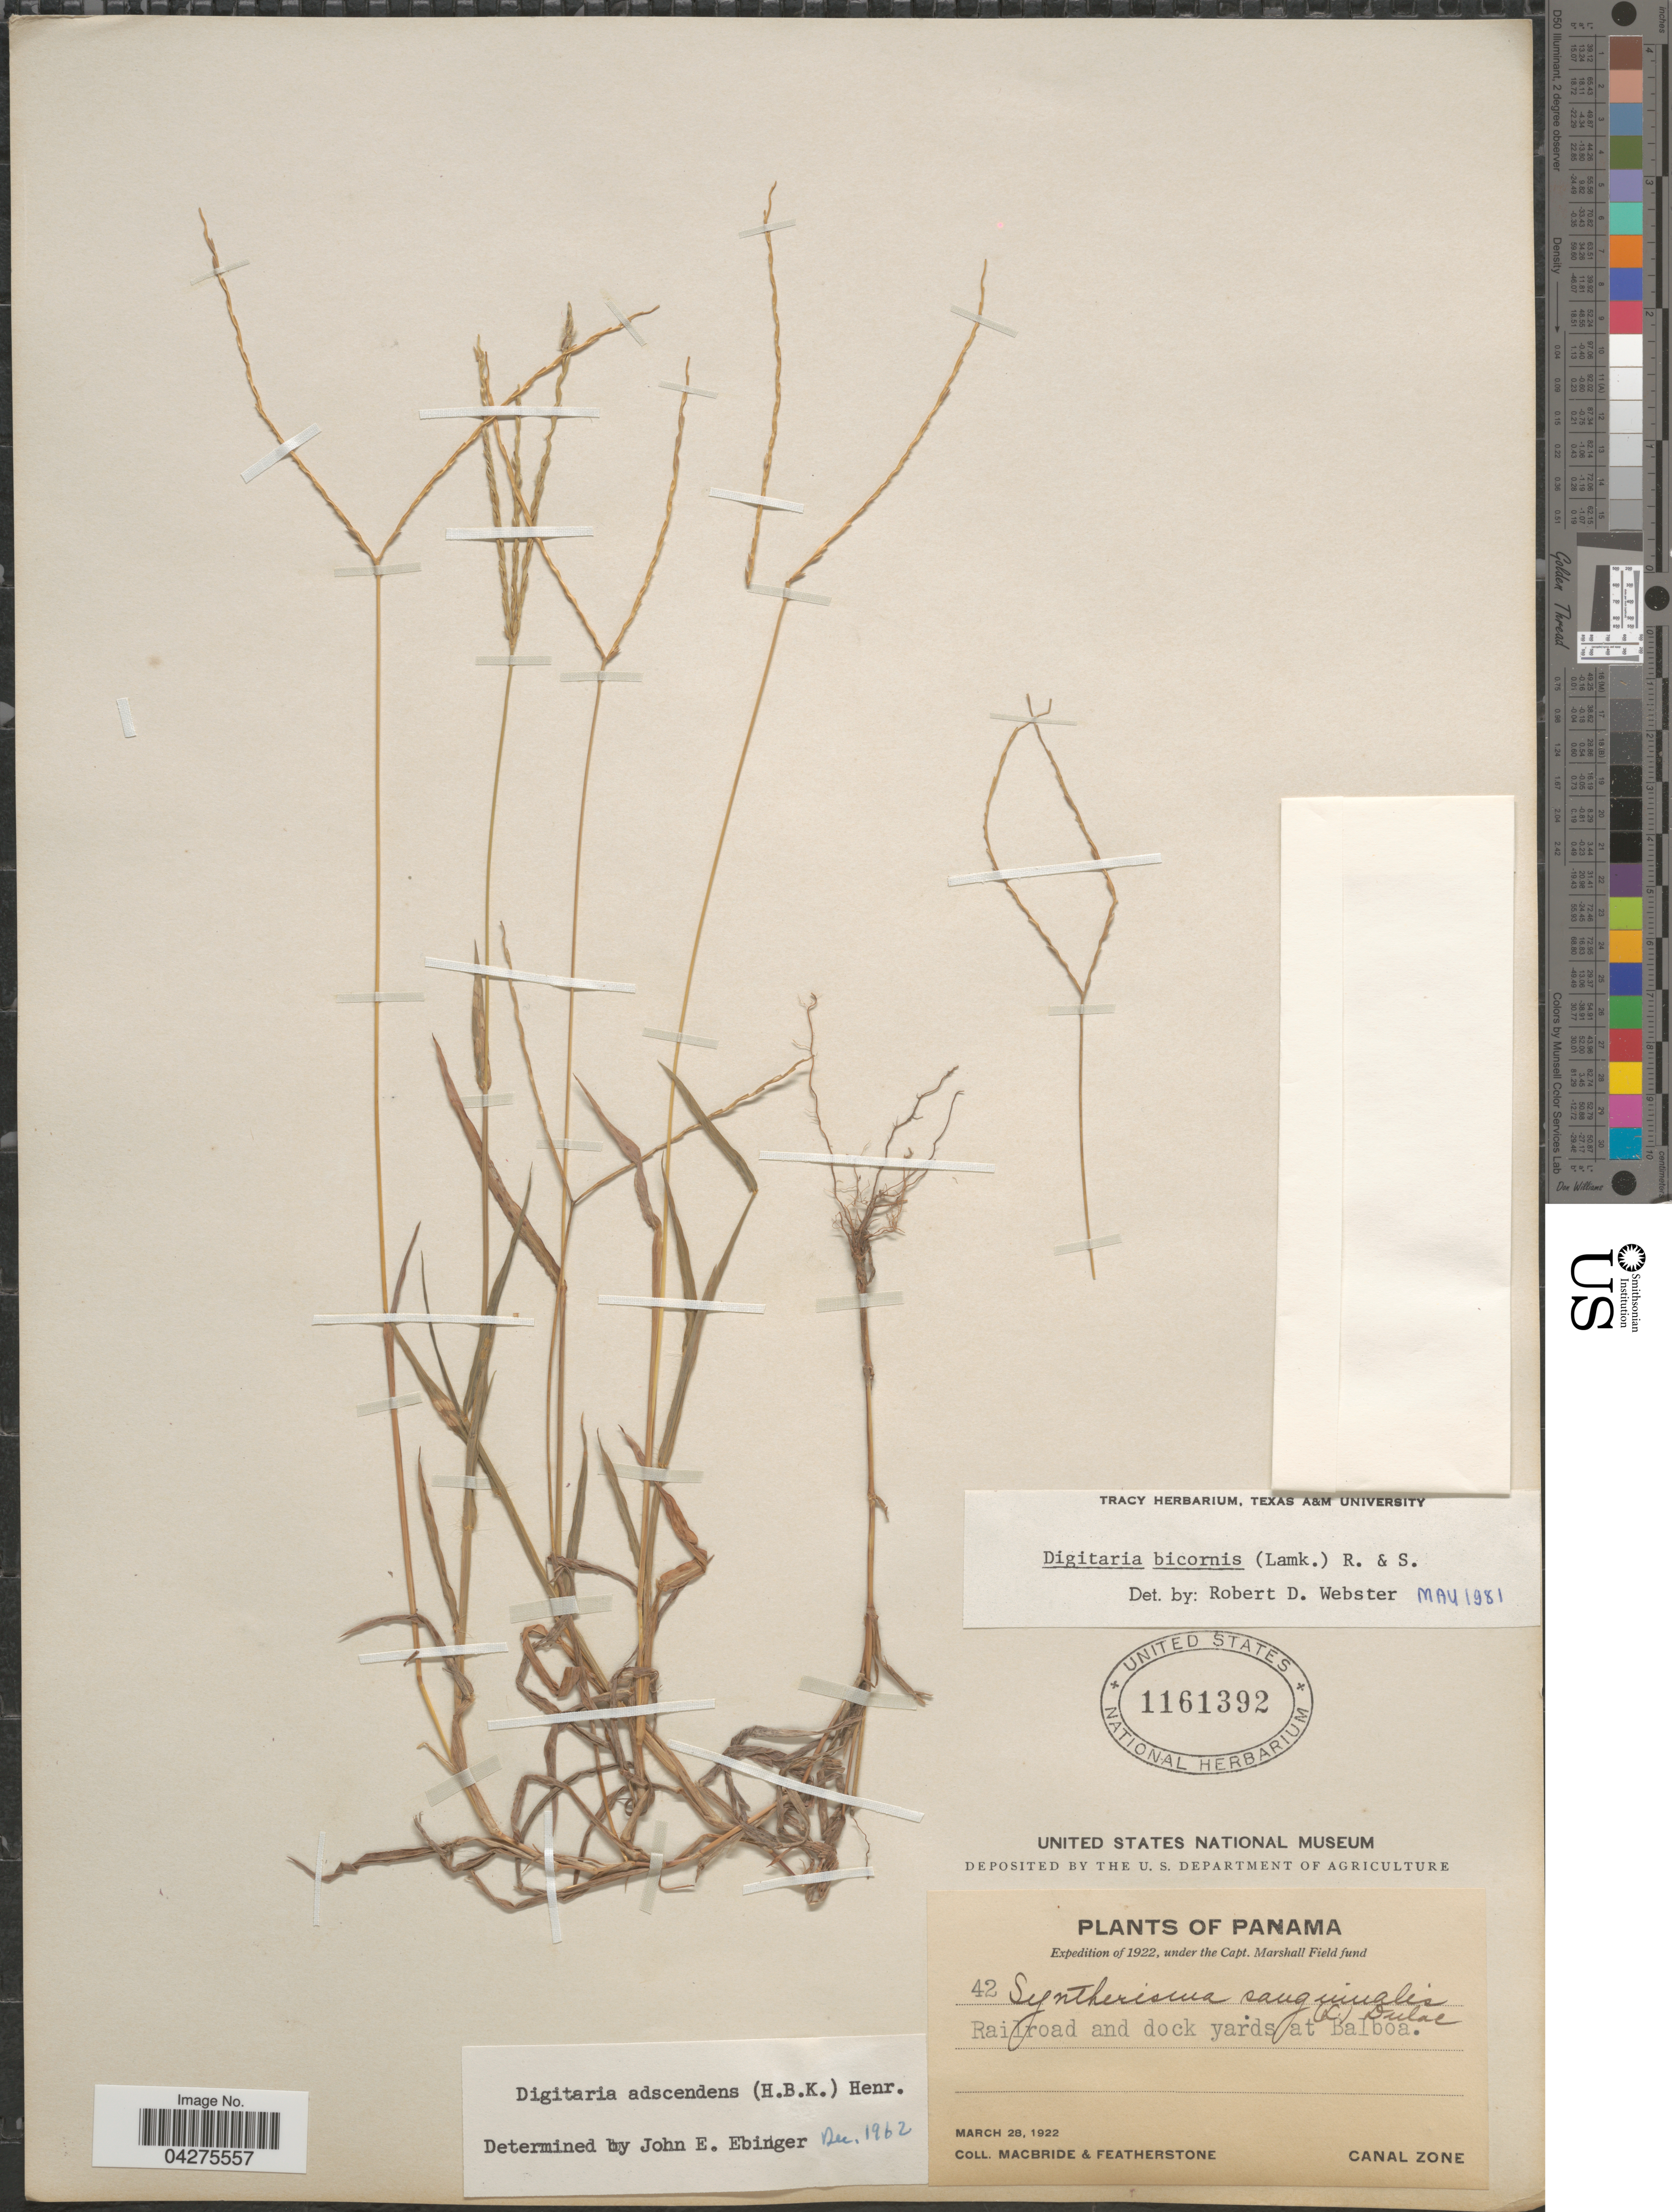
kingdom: Plantae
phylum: Tracheophyta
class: Liliopsida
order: Poales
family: Poaceae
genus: Digitaria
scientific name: Digitaria bicornis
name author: (Lam.) Roem. & Schult.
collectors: Macbride, -- & -. Featherstone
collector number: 42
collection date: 1922-03-28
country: Panama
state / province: Colón / Panamá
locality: Expedition of 1922, under the Capt. Marshall Field fund. Railroad and dock yards at Balboa. Canal Zone.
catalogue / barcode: US 1161392